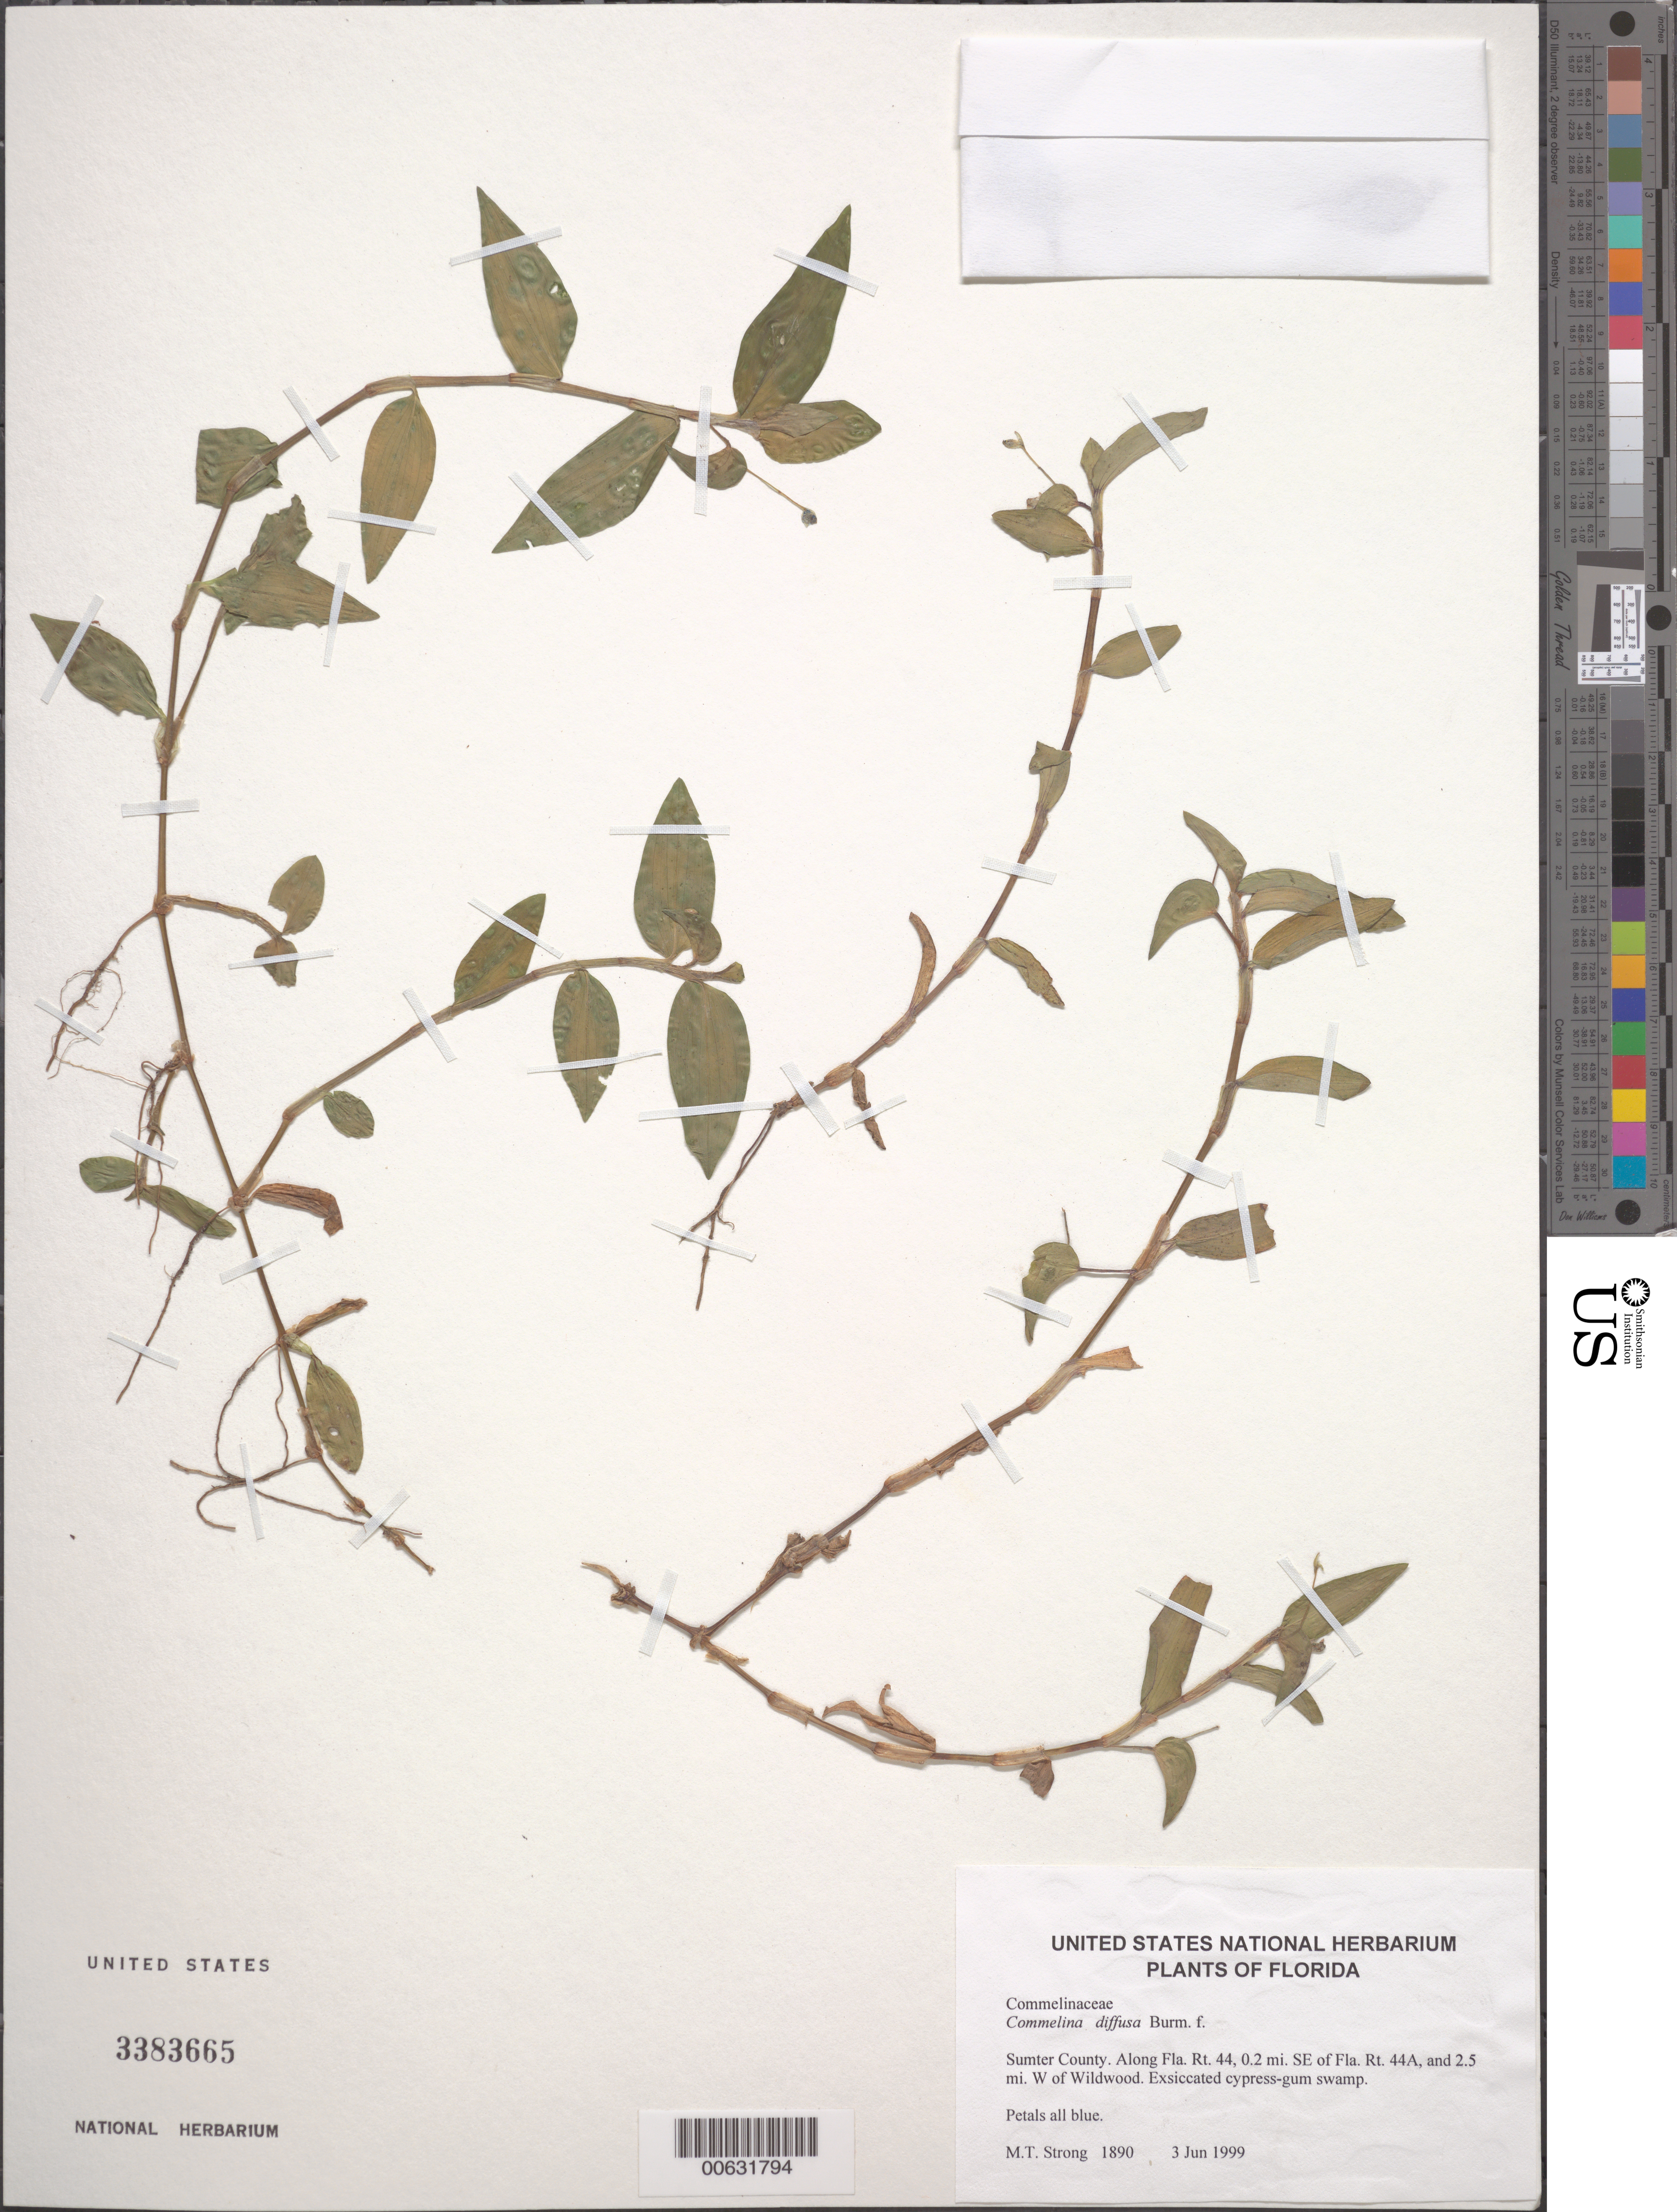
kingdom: Plantae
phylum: Tracheophyta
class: Liliopsida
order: Commelinales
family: Commelinaceae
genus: Commelina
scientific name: Commelina diffusa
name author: Burm. f.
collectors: M. T. Strong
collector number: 1890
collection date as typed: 03 Jun 1999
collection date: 1999-06-03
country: United States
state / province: Florida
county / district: Sumter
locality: Along fl rt 44, se of fl rt. 44a, and w of wildwood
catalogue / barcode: US 3383665